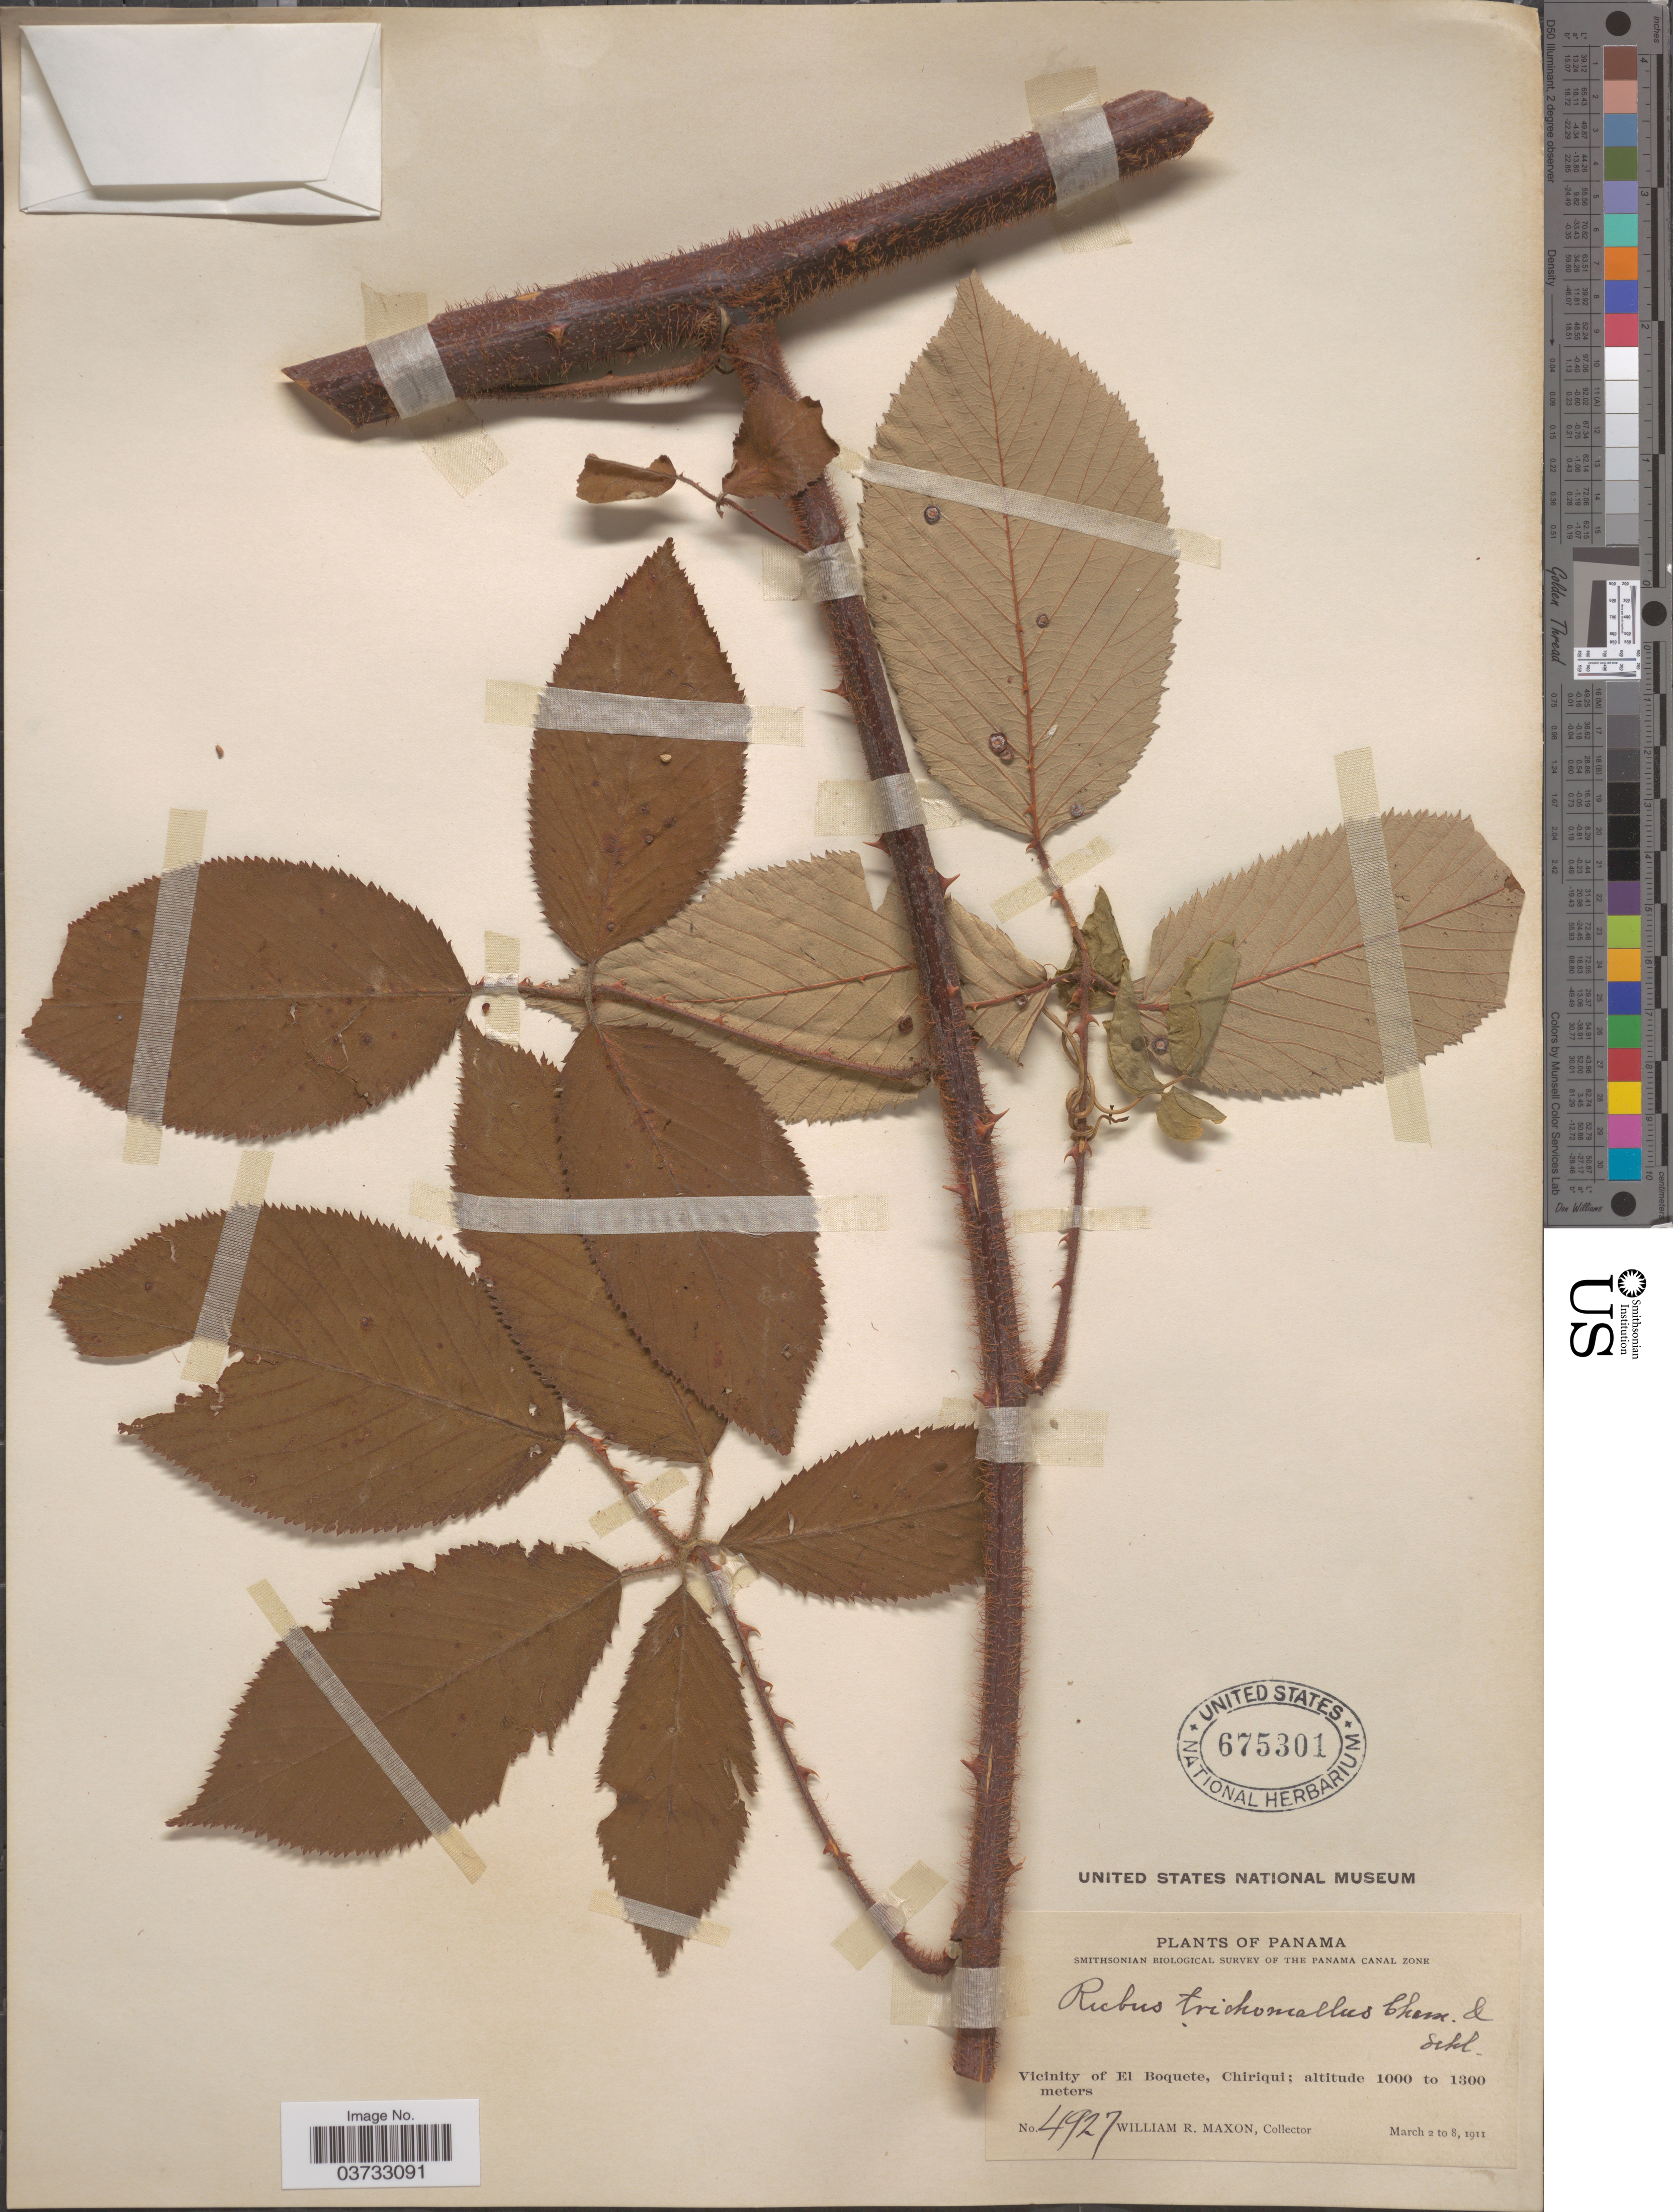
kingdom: Plantae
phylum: Tracheophyta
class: Magnoliopsida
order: Rosales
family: Rosaceae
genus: Rubus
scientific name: Rubus trichomallus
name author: Schltdl.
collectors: W. R. Maxon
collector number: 4927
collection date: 1911-03-02/1911-03-08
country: Panama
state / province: Chiriqui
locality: Vicinity of El Boquete.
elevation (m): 1000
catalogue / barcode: US 675301